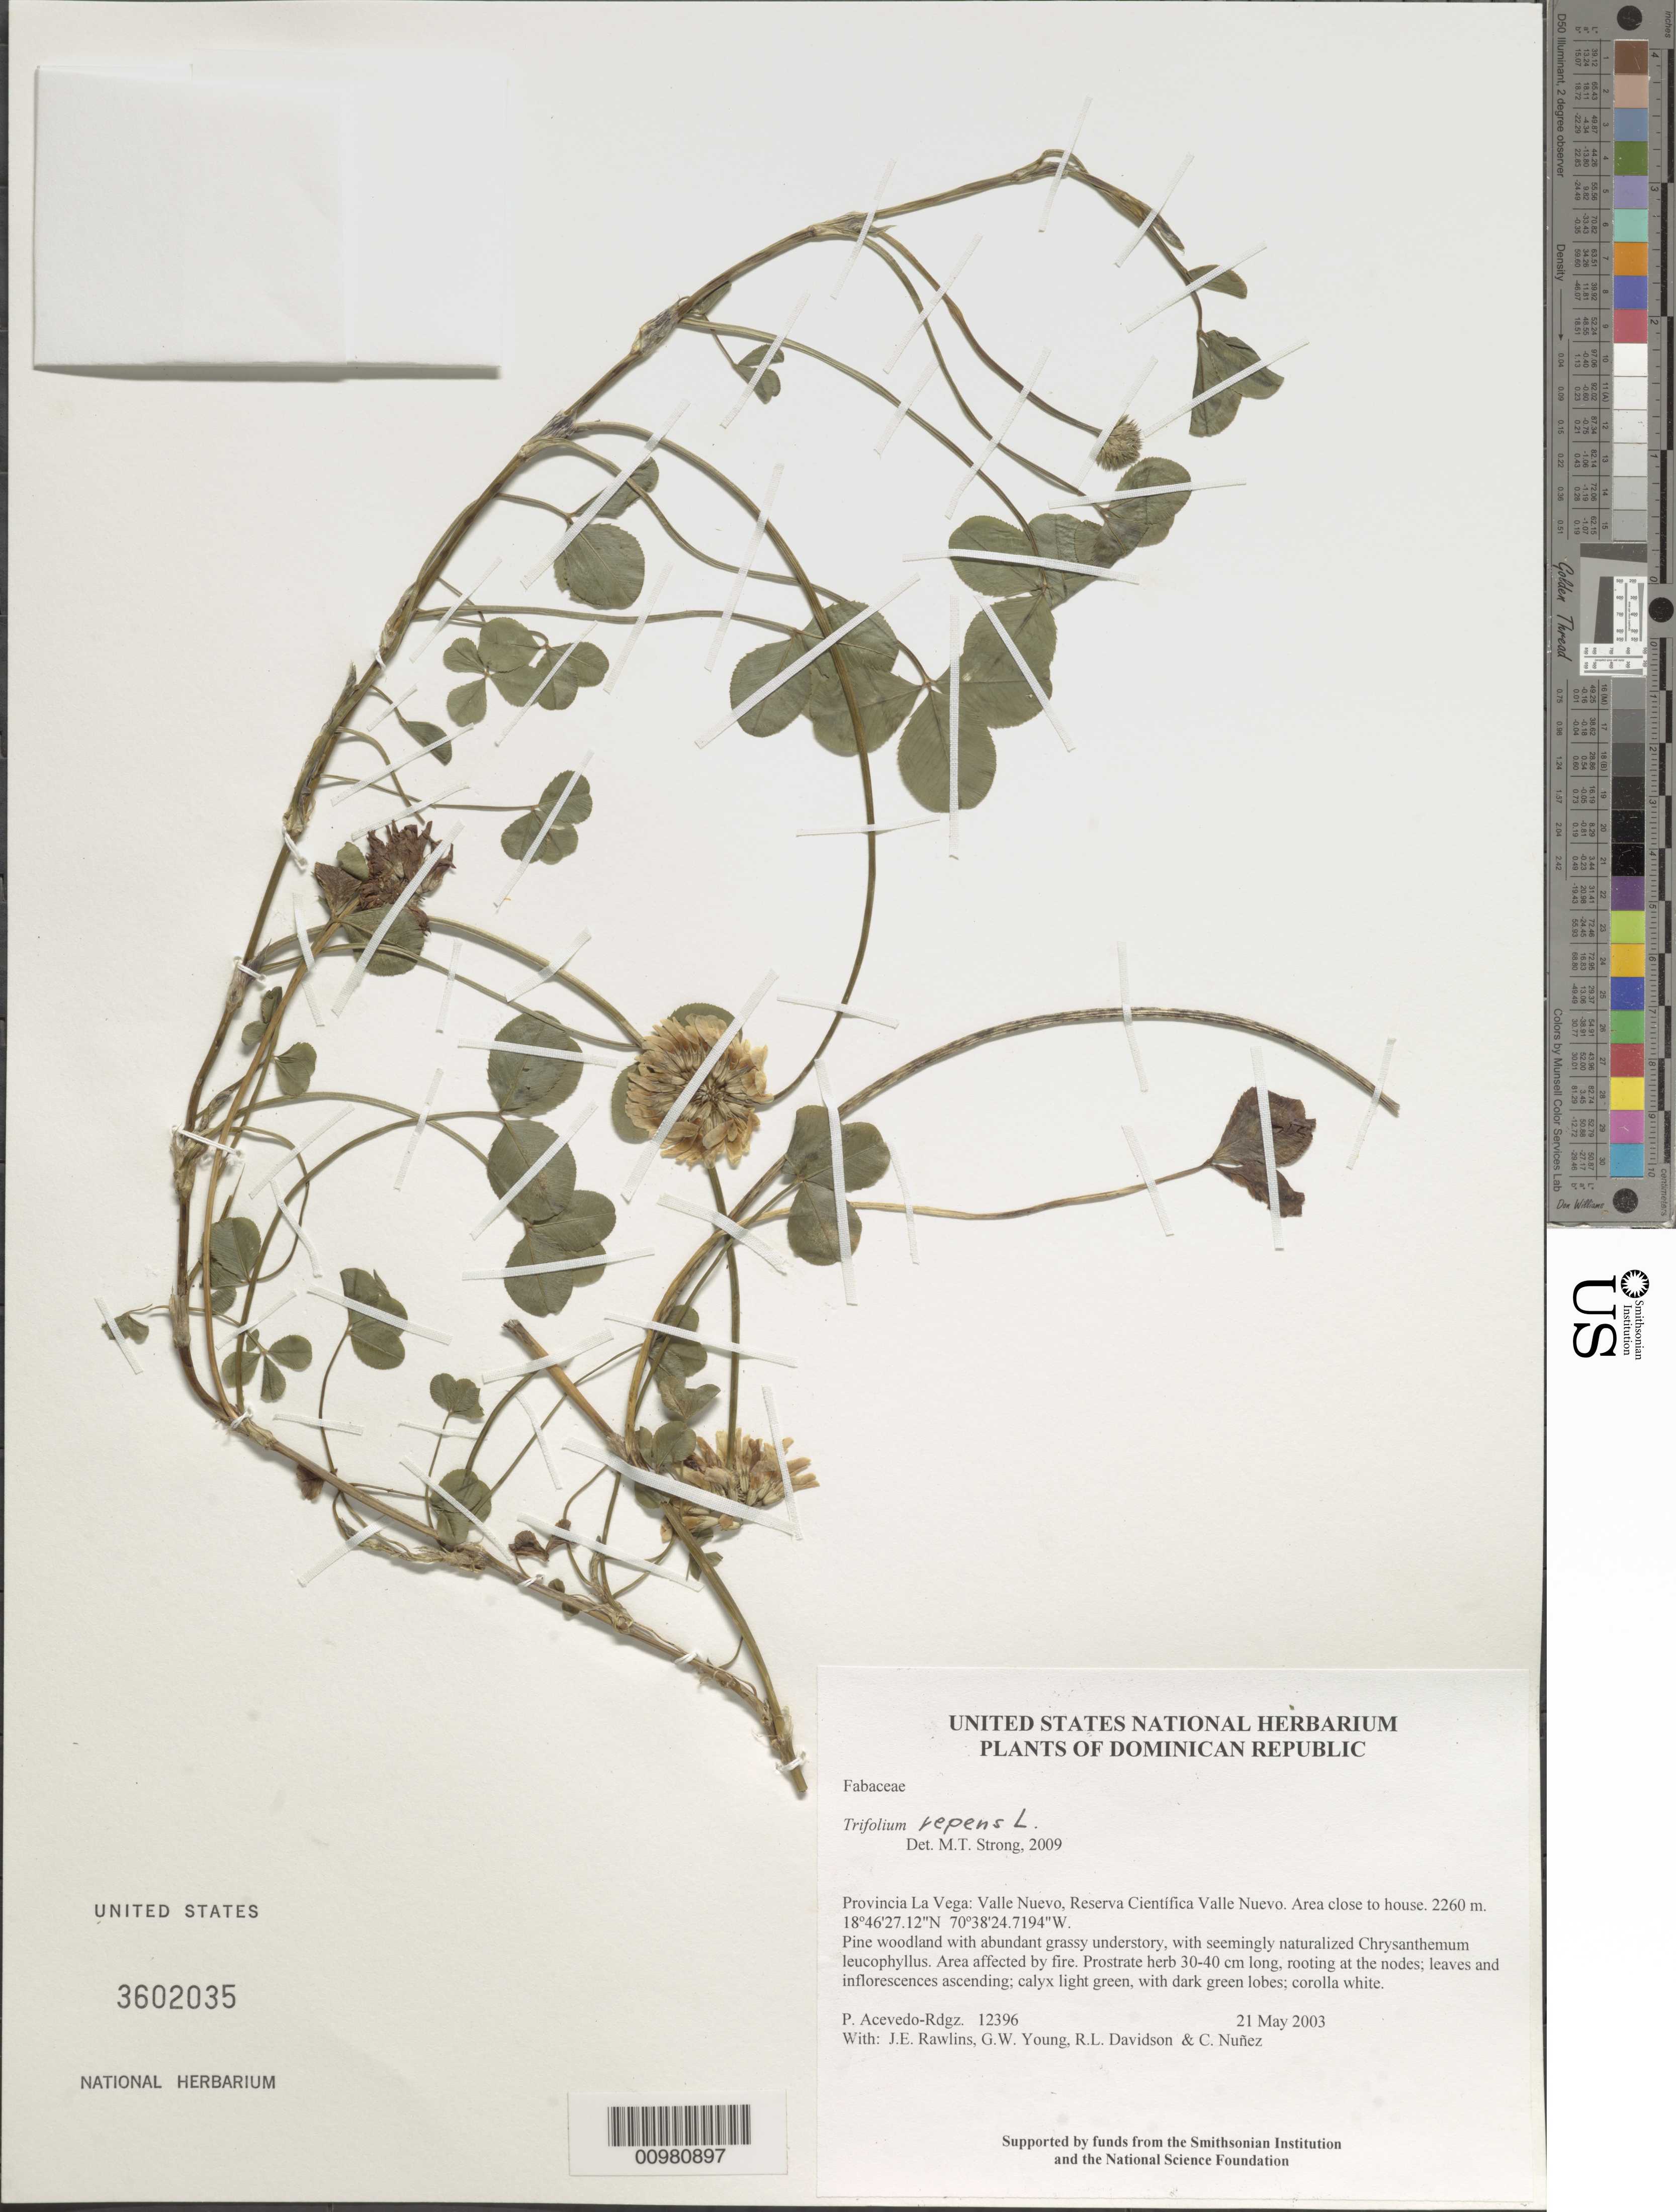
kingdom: Plantae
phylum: Tracheophyta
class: Magnoliopsida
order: Fabales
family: Fabaceae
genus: Trifolium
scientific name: Trifolium repens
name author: L.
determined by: Strong, M. T., (US), Smithsonian Institution - National Museum of Natural History (UNITED STATES)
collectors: P. Acevedo-Rodr., J. Rawlins, G. Young, R. Davidson & C. Nunez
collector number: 12396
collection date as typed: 21 May 2003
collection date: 2003-05-21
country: Dominican Republic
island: Hispaniola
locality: Provincia La Vega: Valle Nuevo, Reserva Científica Valle Nuevo. Area close to house.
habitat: Pine woodland with abundant grassy understory, with seemingly naturalized Chrysanthemum leucophyllus. Area affected by fire.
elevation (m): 2260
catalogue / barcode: US 3602035